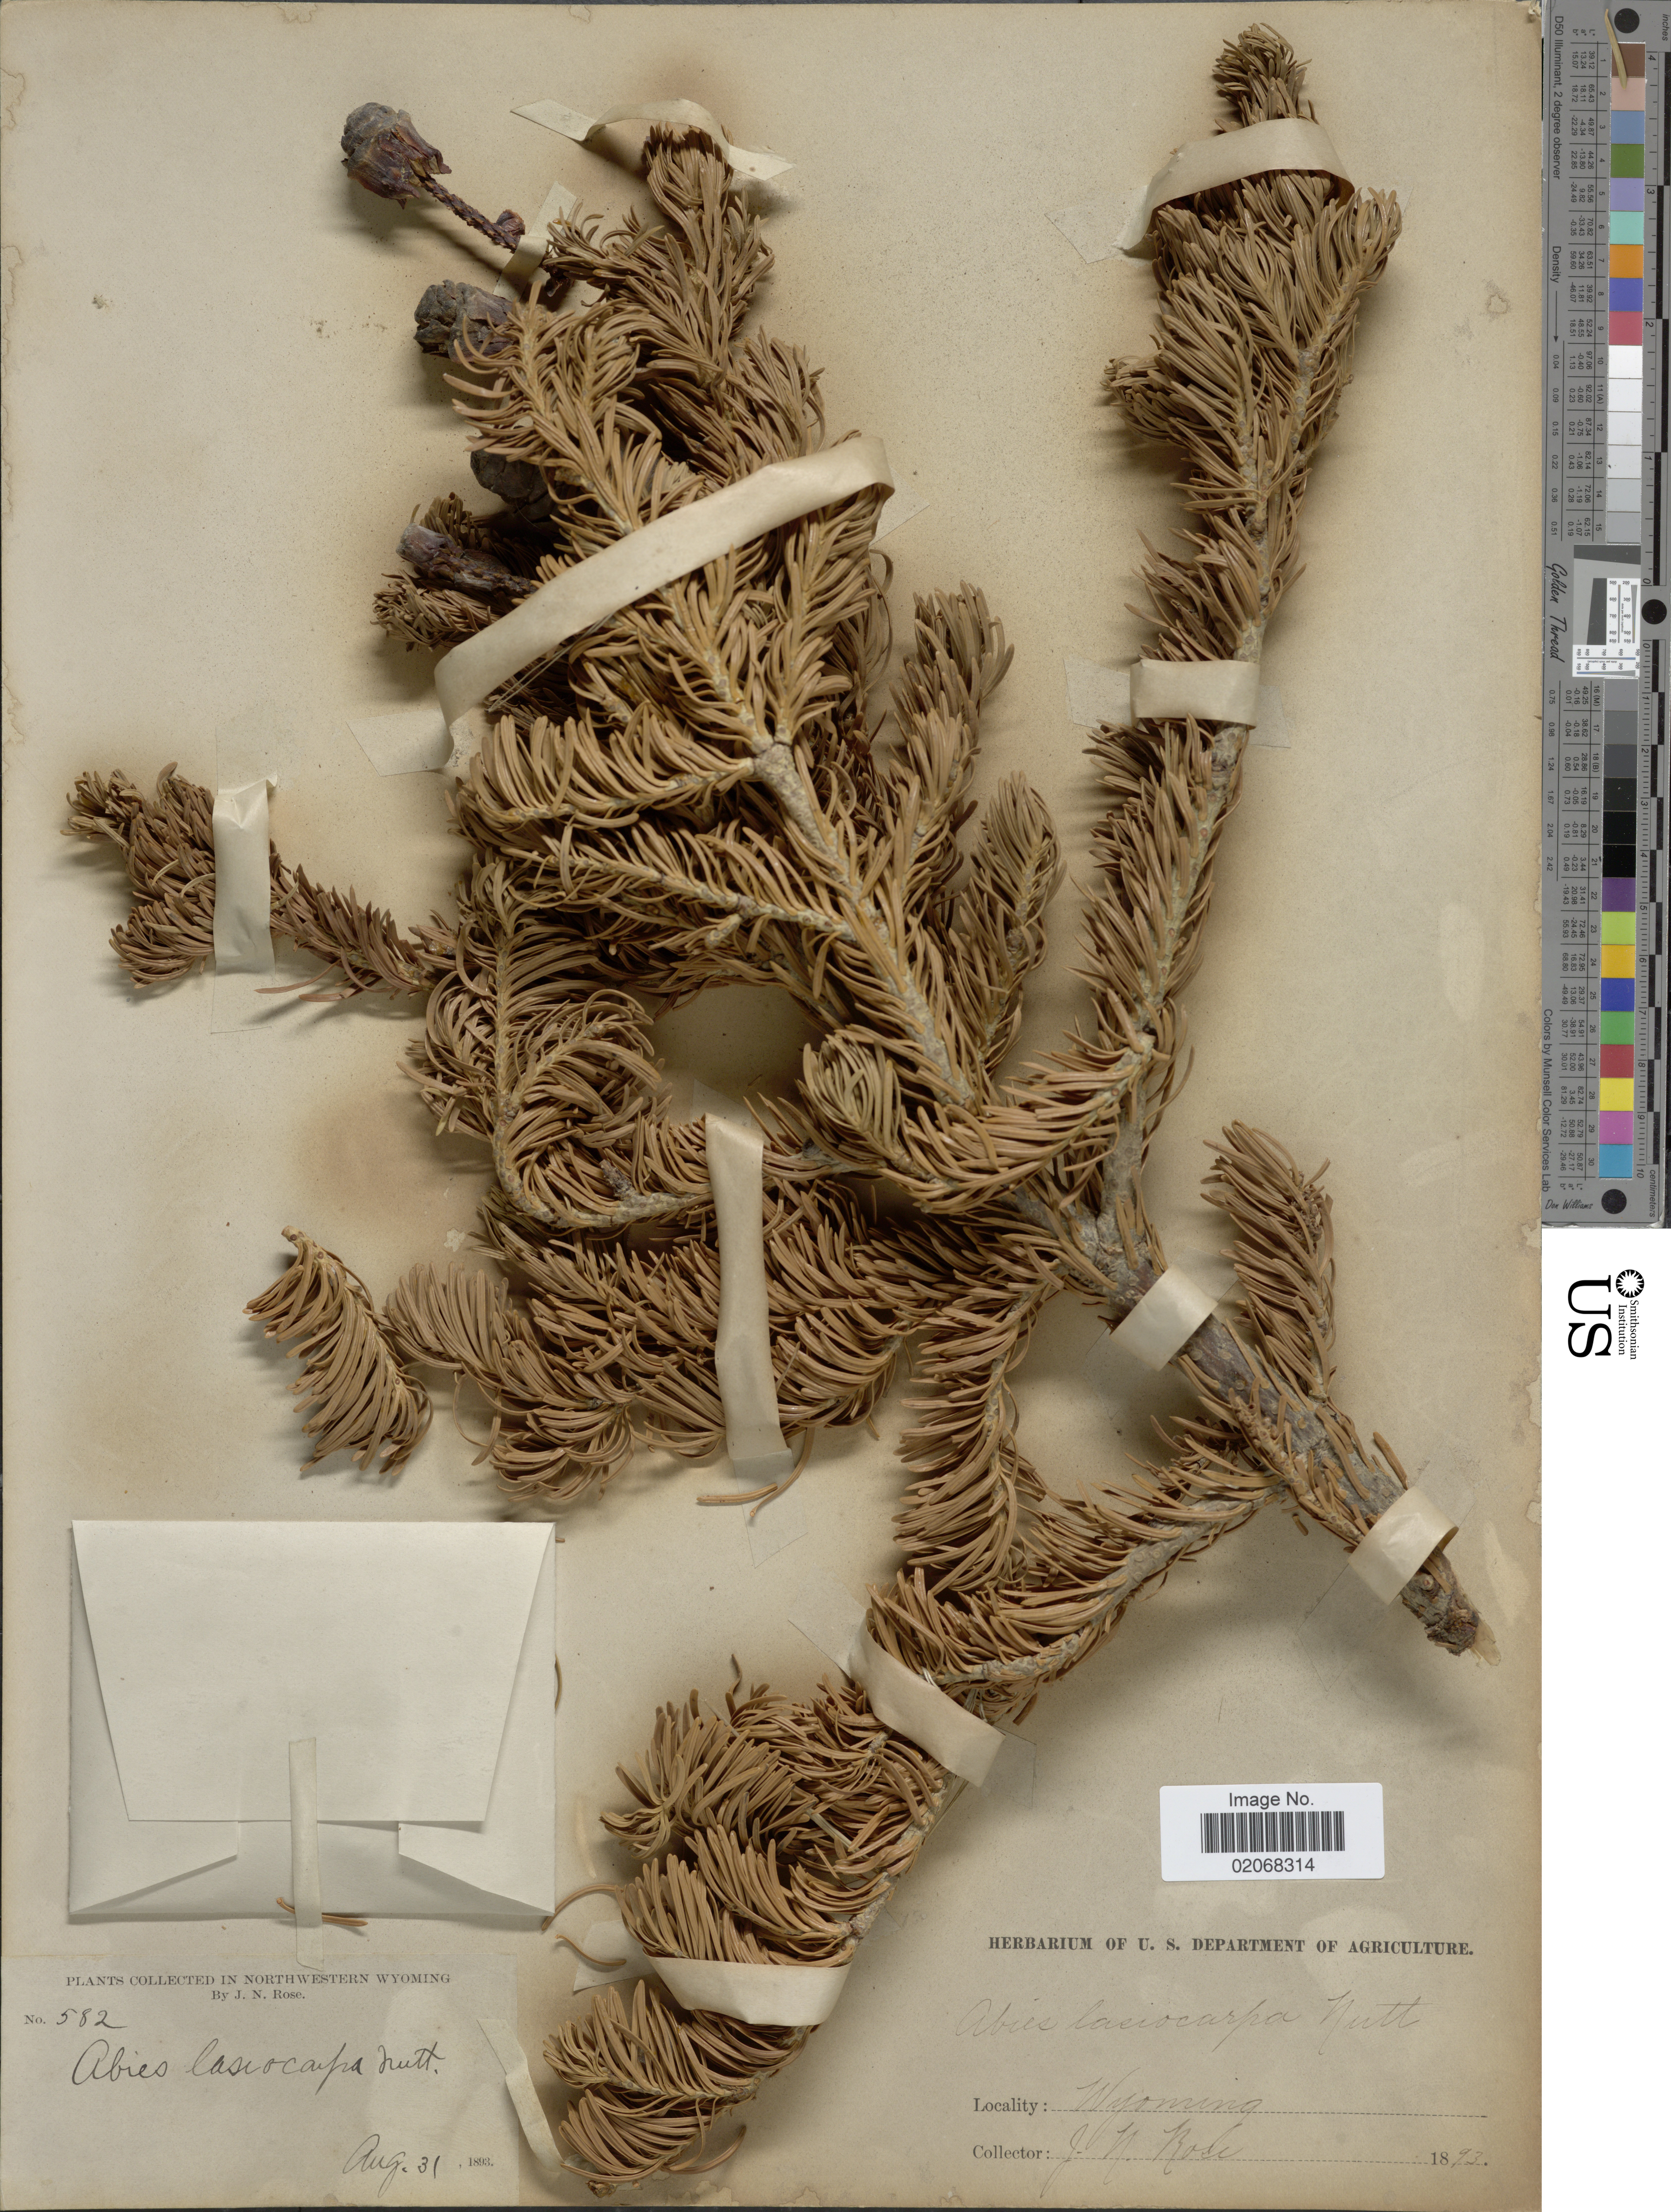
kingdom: Plantae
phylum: Tracheophyta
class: Pinopsida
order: Pinales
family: Pinaceae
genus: Abies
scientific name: Abies lasiocarpa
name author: (Hook.) Nutt.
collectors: J. N. Rose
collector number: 582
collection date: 1893-08-31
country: United States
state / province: Wyoming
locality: Northwestern Wyoming